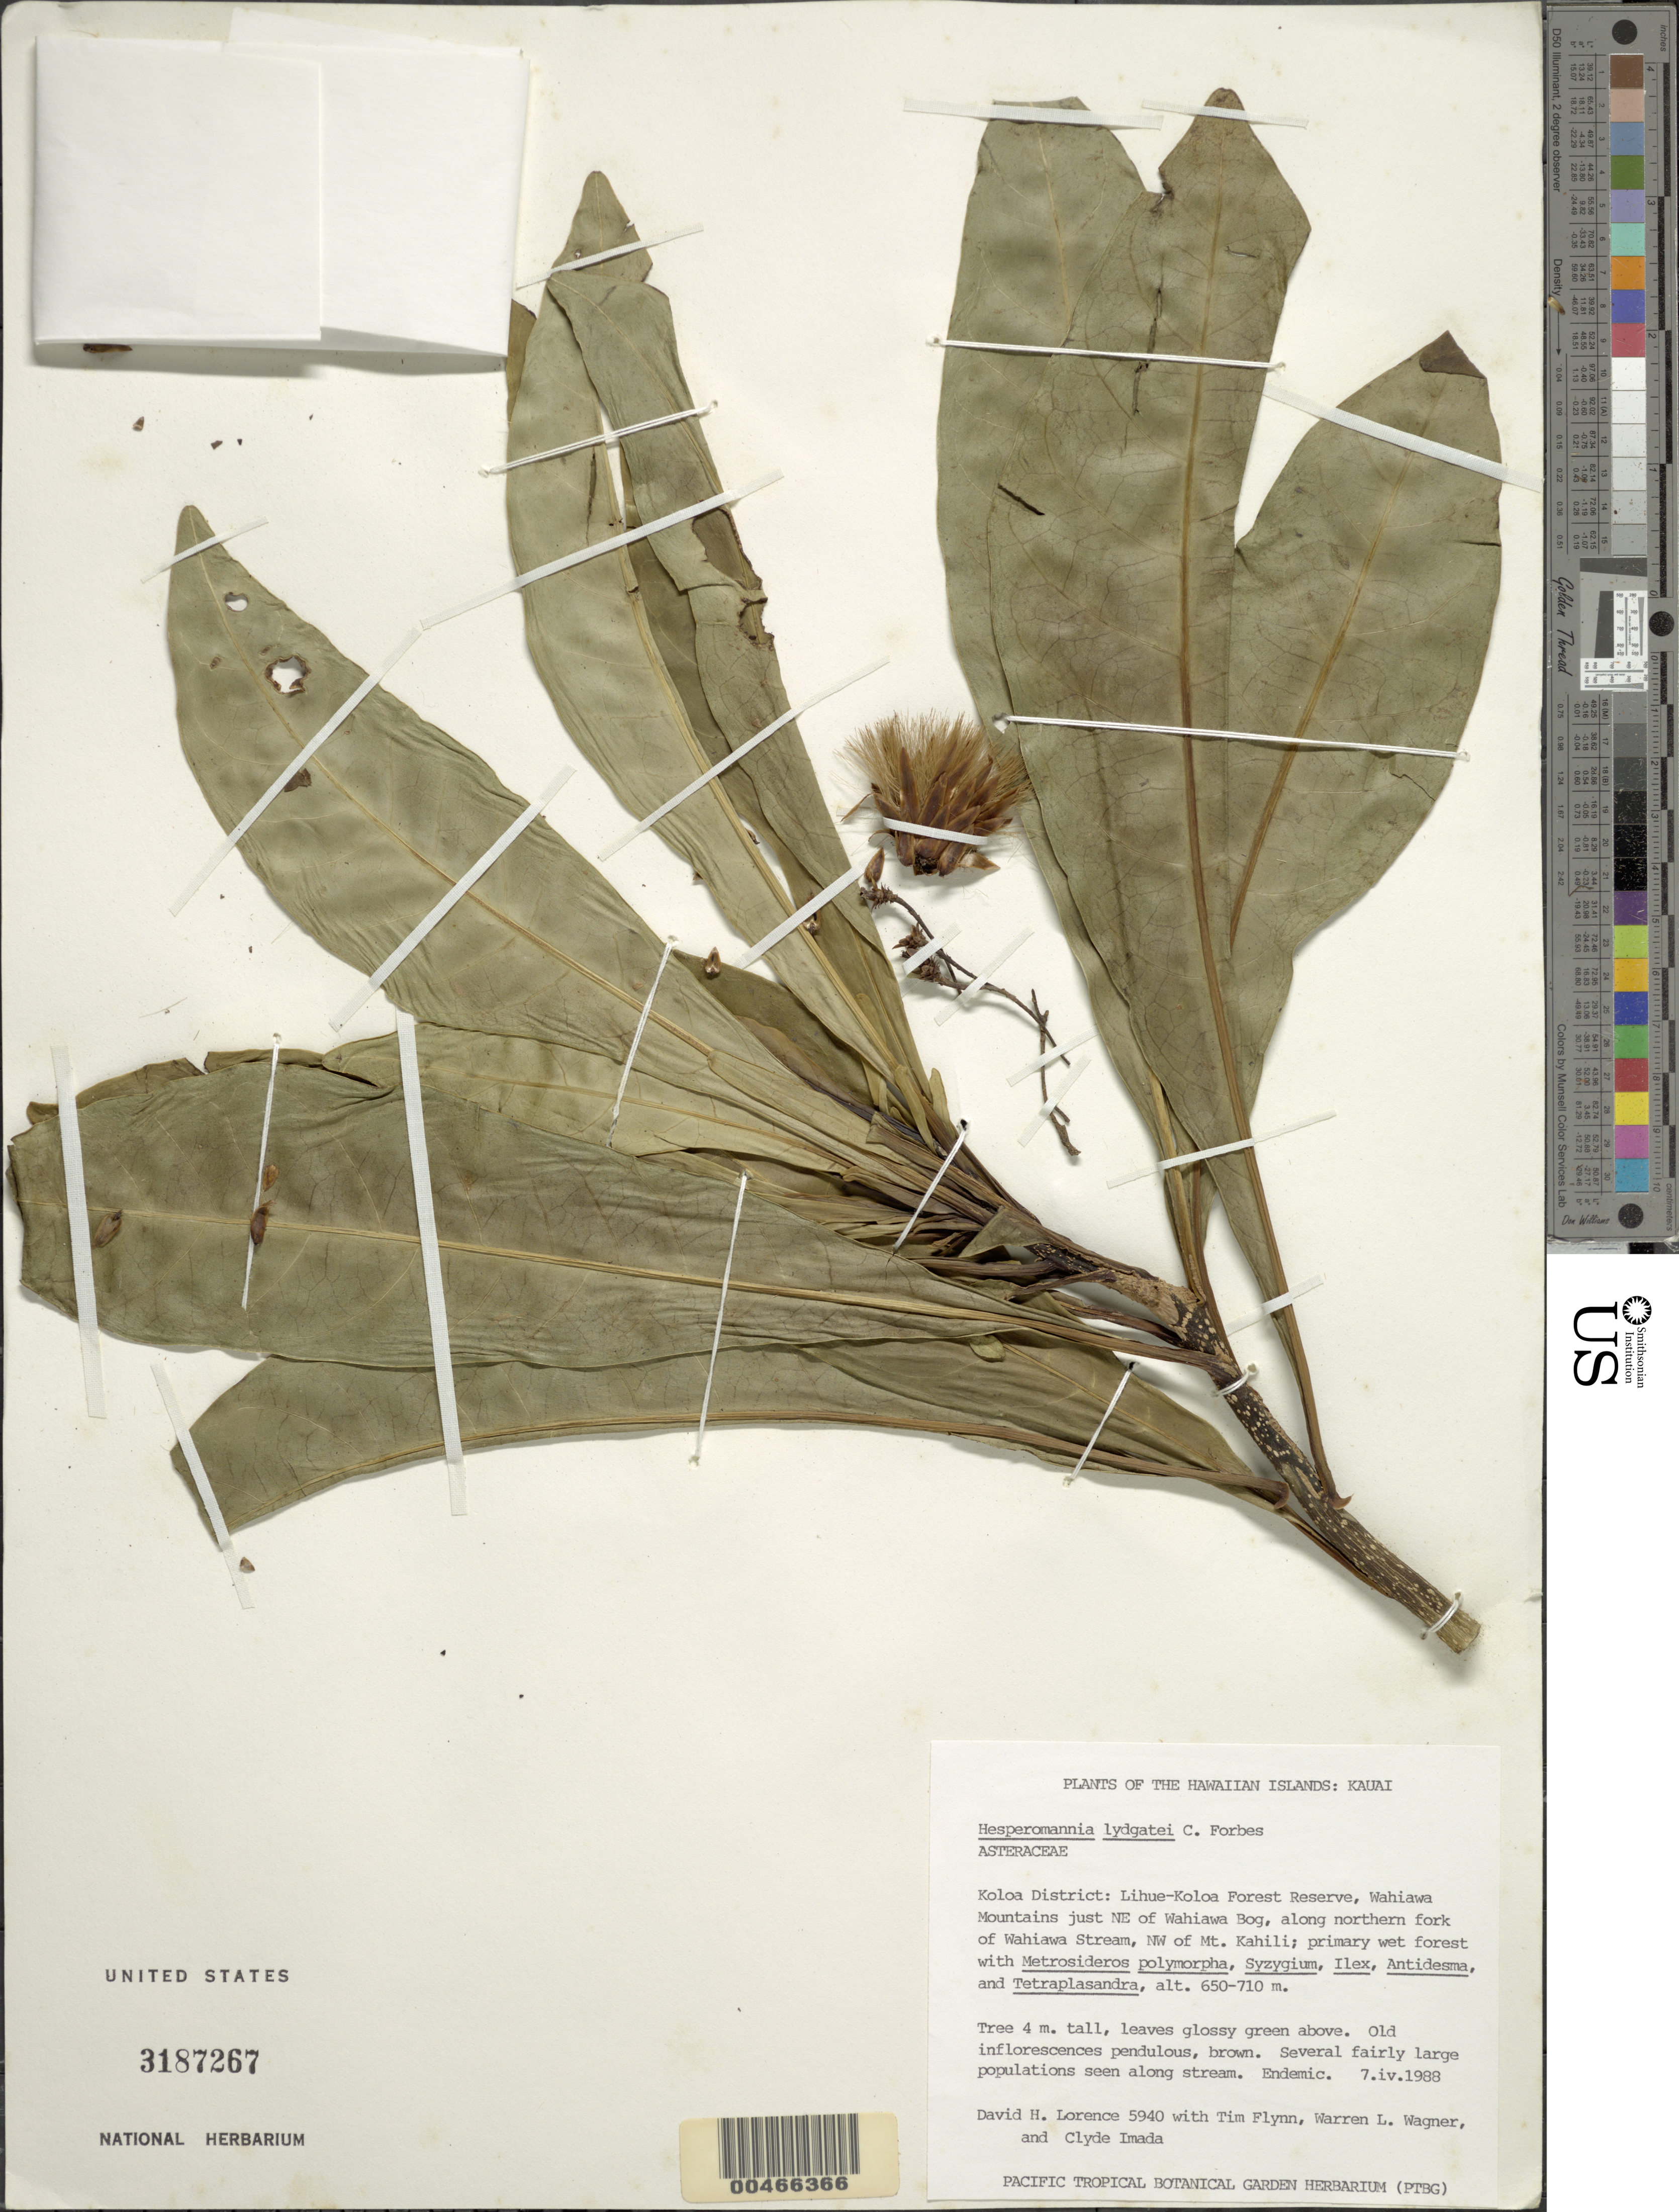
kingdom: Plantae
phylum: Tracheophyta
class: Magnoliopsida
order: Asterales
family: Asteraceae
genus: Hesperomannia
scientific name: Hesperomannia lydgatei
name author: Forbes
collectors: D. Lorence et al.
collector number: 5940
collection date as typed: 7 Apr 1988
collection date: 1988-04-07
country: United States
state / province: Hawaii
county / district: Kauai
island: Kaua'i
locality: Koloa Dist.: Lihue-Koloa Forest Reserve, Wahiawa Mts. just NE of Wahiawa Bog, along N fork of Wahiawa Stream, NW of Mt. Kahili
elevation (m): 650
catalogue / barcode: US 3187267